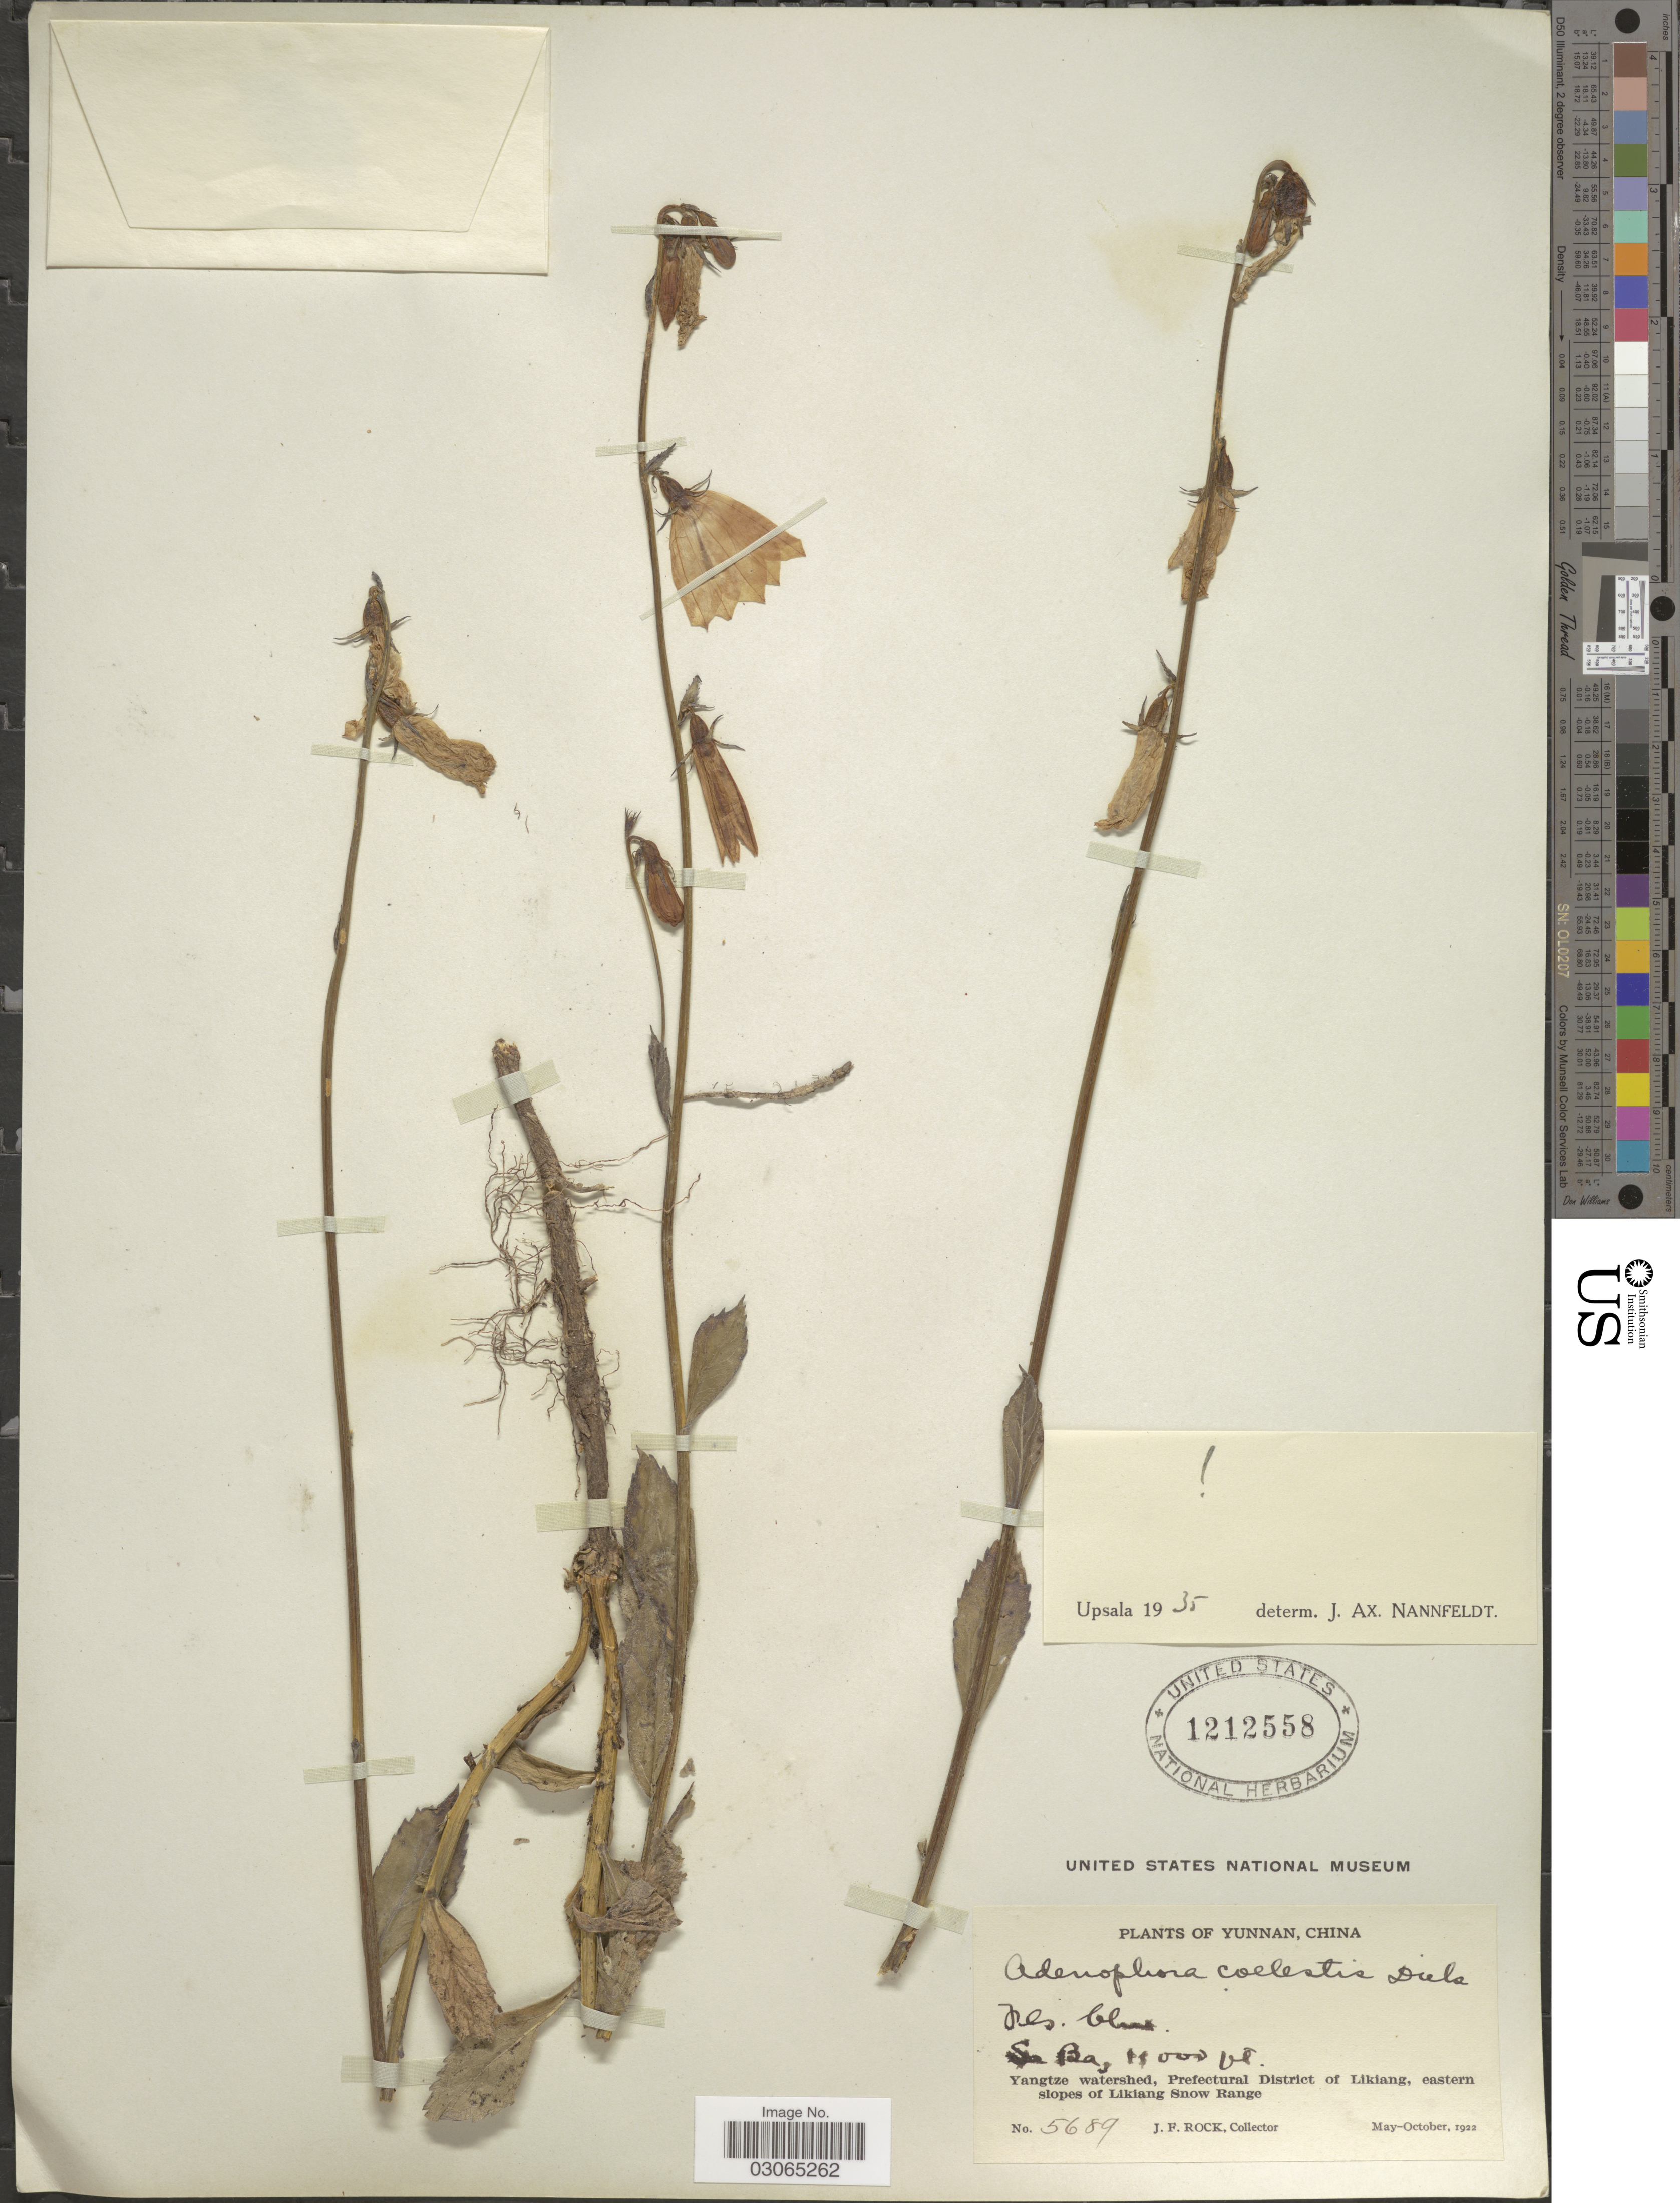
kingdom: Plantae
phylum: Tracheophyta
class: Magnoliopsida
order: Asterales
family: Campanulaceae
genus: Adenophora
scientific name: Adenophora coelestis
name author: Diels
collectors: J. Rock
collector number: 5689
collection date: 1922-05/1922-10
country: China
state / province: Yunnan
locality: Sa Ba. Yangtze watershed, Prefectural District of Likiang, eastern slopes of Likiang Snow Range.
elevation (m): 3353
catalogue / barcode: US 1212558